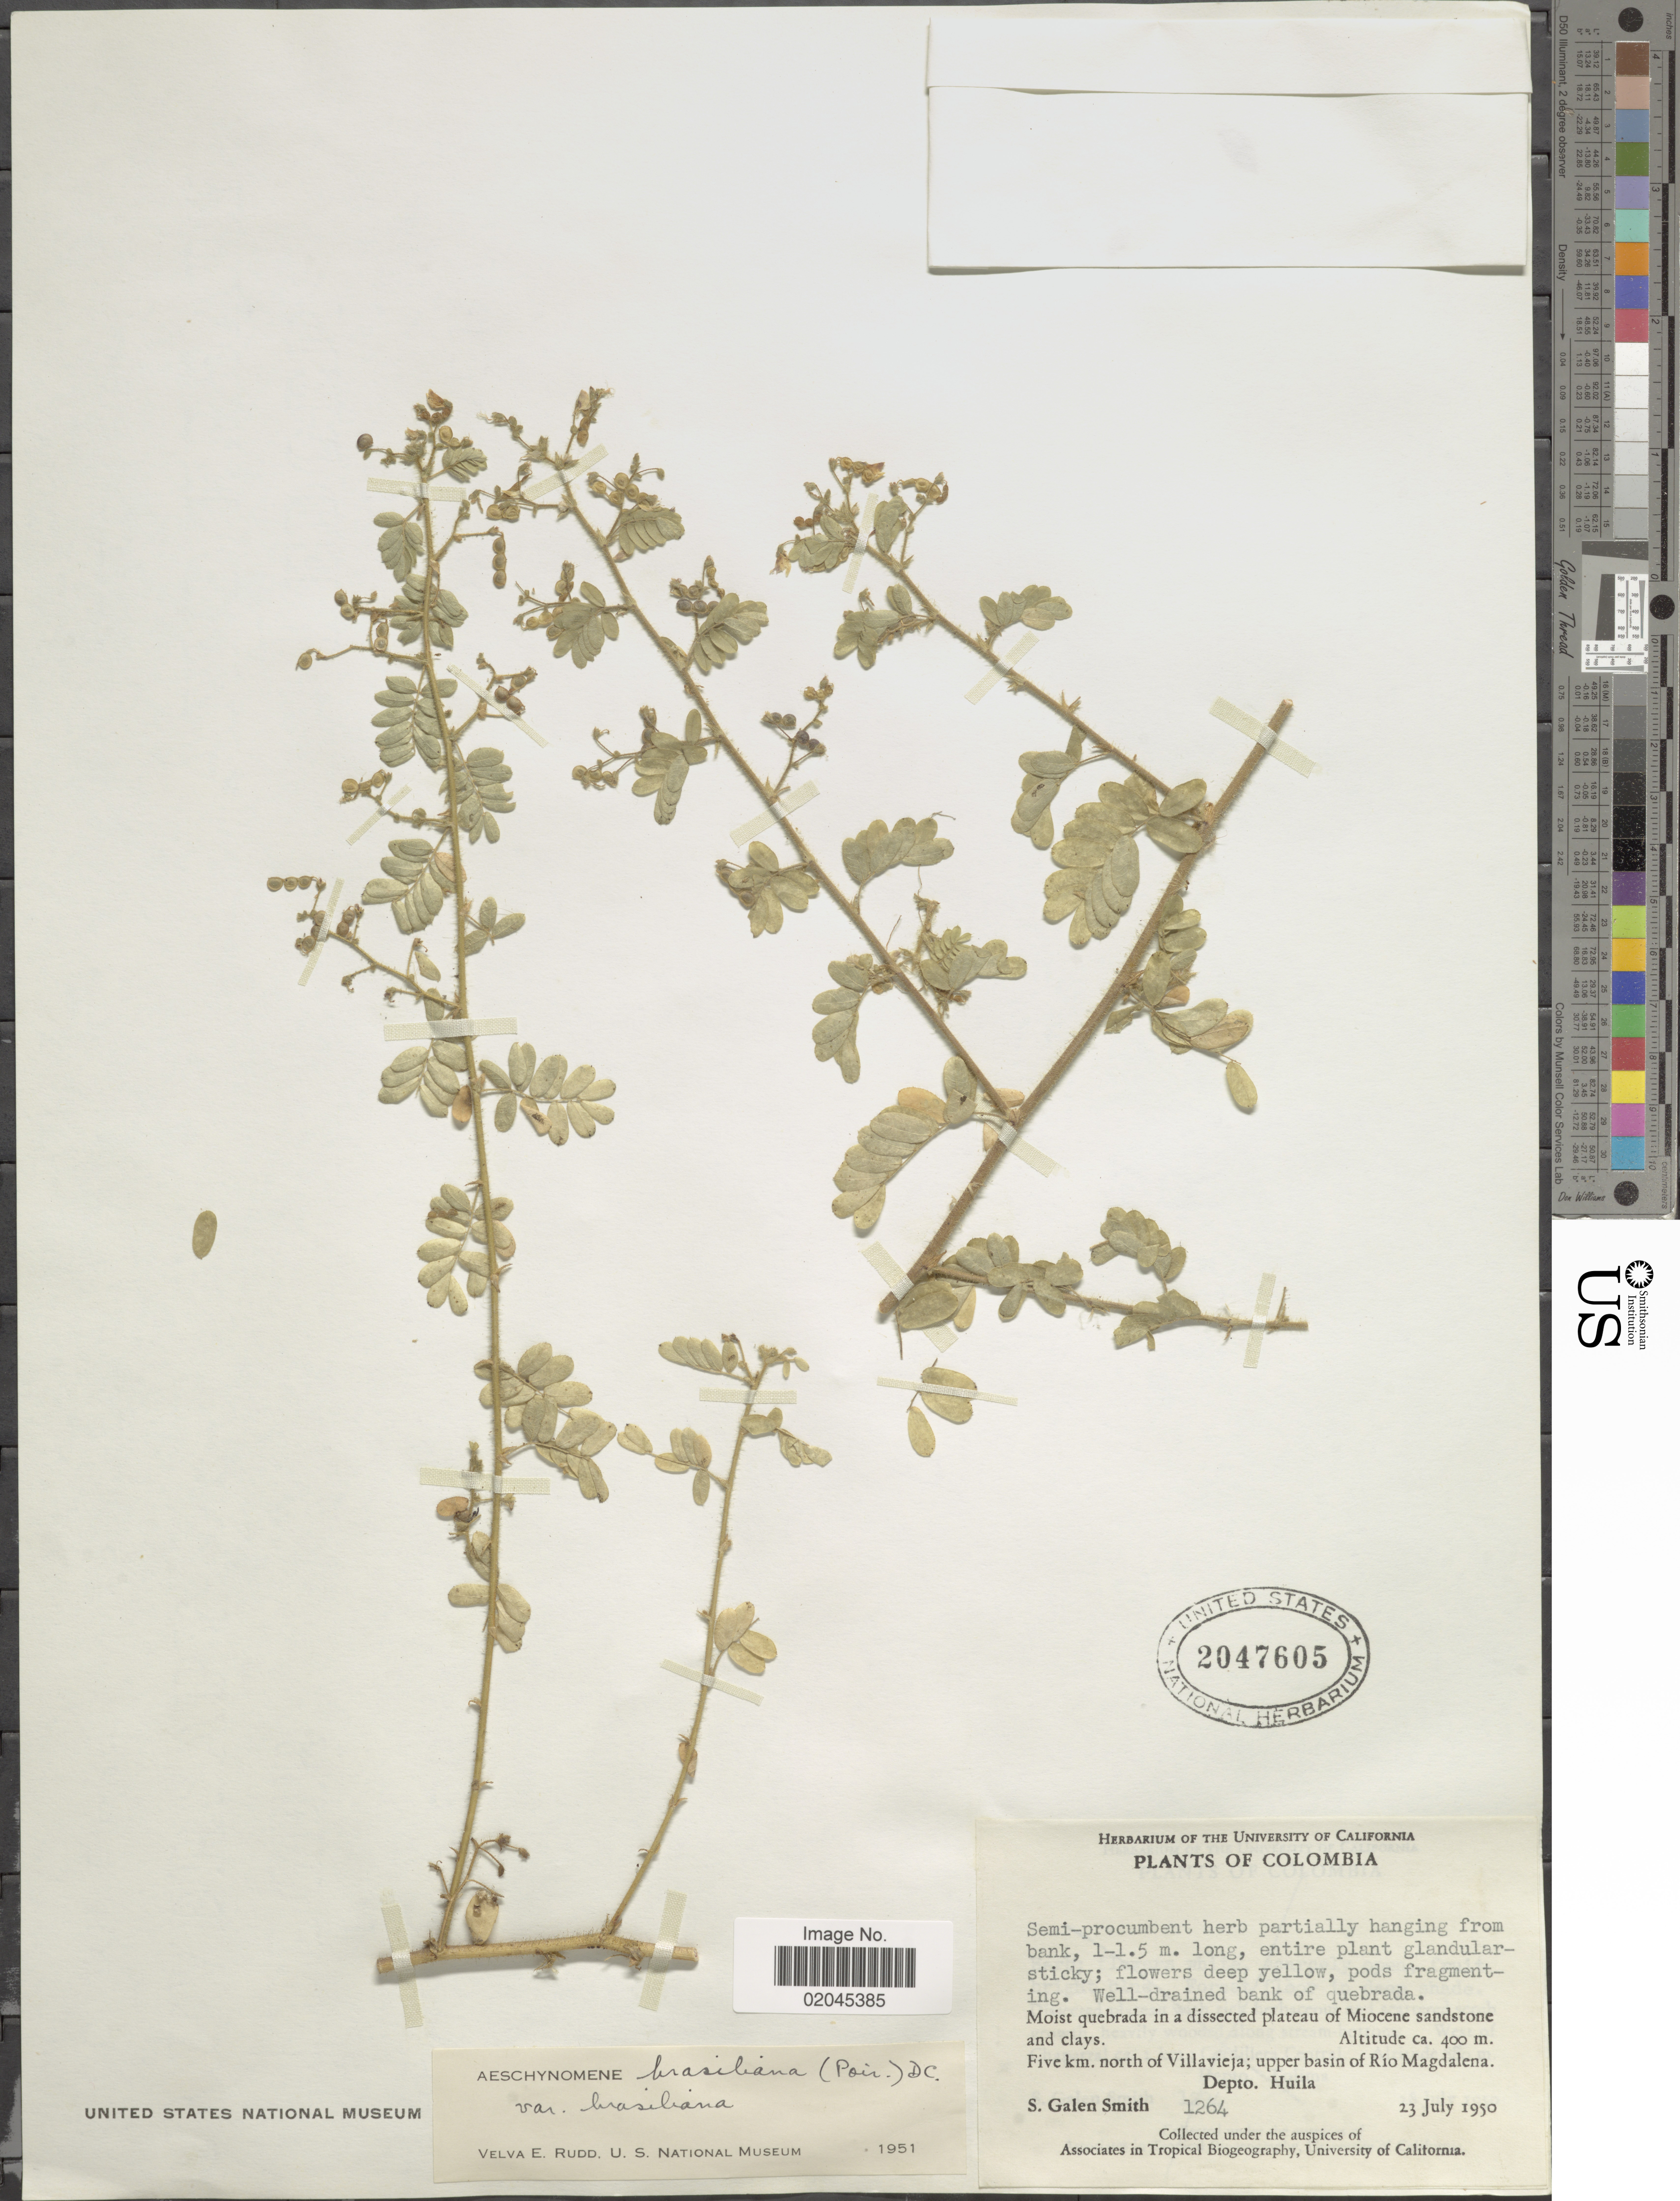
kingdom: Plantae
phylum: Tracheophyta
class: Magnoliopsida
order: Fabales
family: Fabaceae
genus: Aeschynomene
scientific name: Aeschynomene brasiliana var. brasiliana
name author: (Poir.) DC.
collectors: S. G. Smith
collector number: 1264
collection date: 1950-07-23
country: Colombia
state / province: Huila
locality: Five km. north of Villavieja: upper basin of Rio Magdalena, Depto. Huila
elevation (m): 400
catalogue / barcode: US 2047605